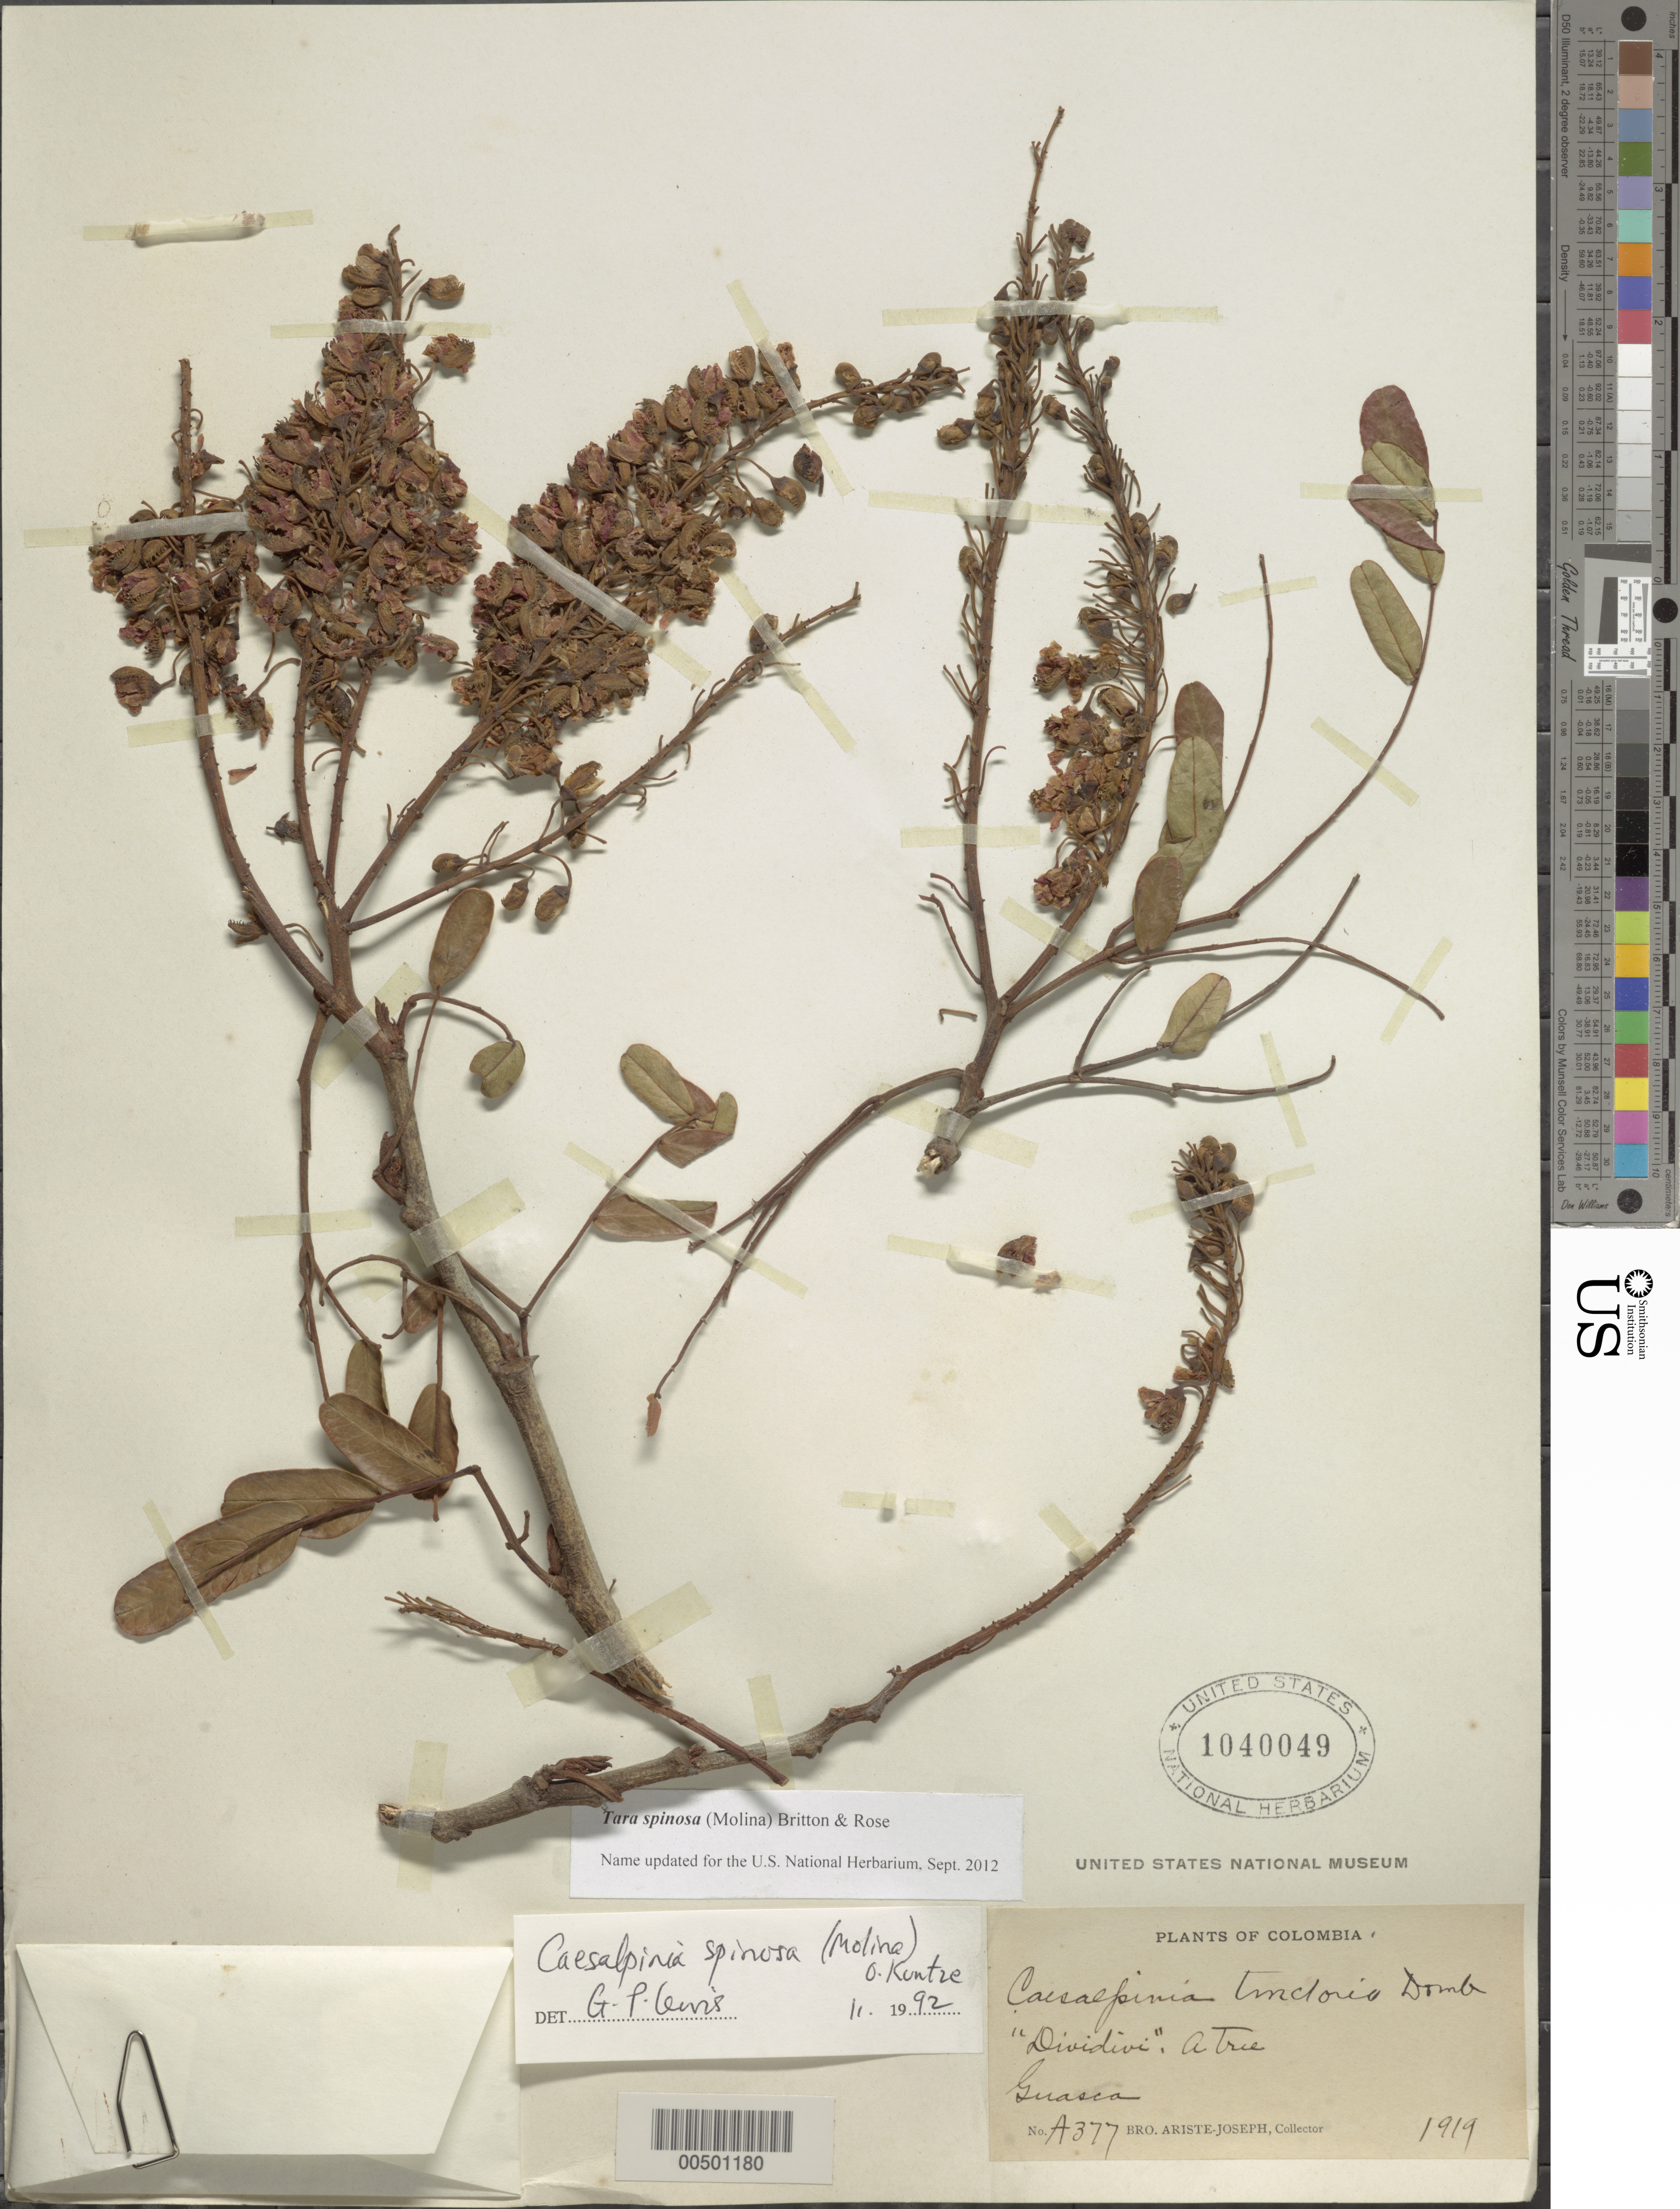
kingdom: Plantae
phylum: Tracheophyta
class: Magnoliopsida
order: Fabales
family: Fabaceae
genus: Tara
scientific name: Tara spinosa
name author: (Molina) Britton & Rose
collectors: Bro. Ariste-Joseph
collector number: A377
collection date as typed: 1919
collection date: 1919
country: Colombia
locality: Guasca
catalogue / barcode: US 1040049